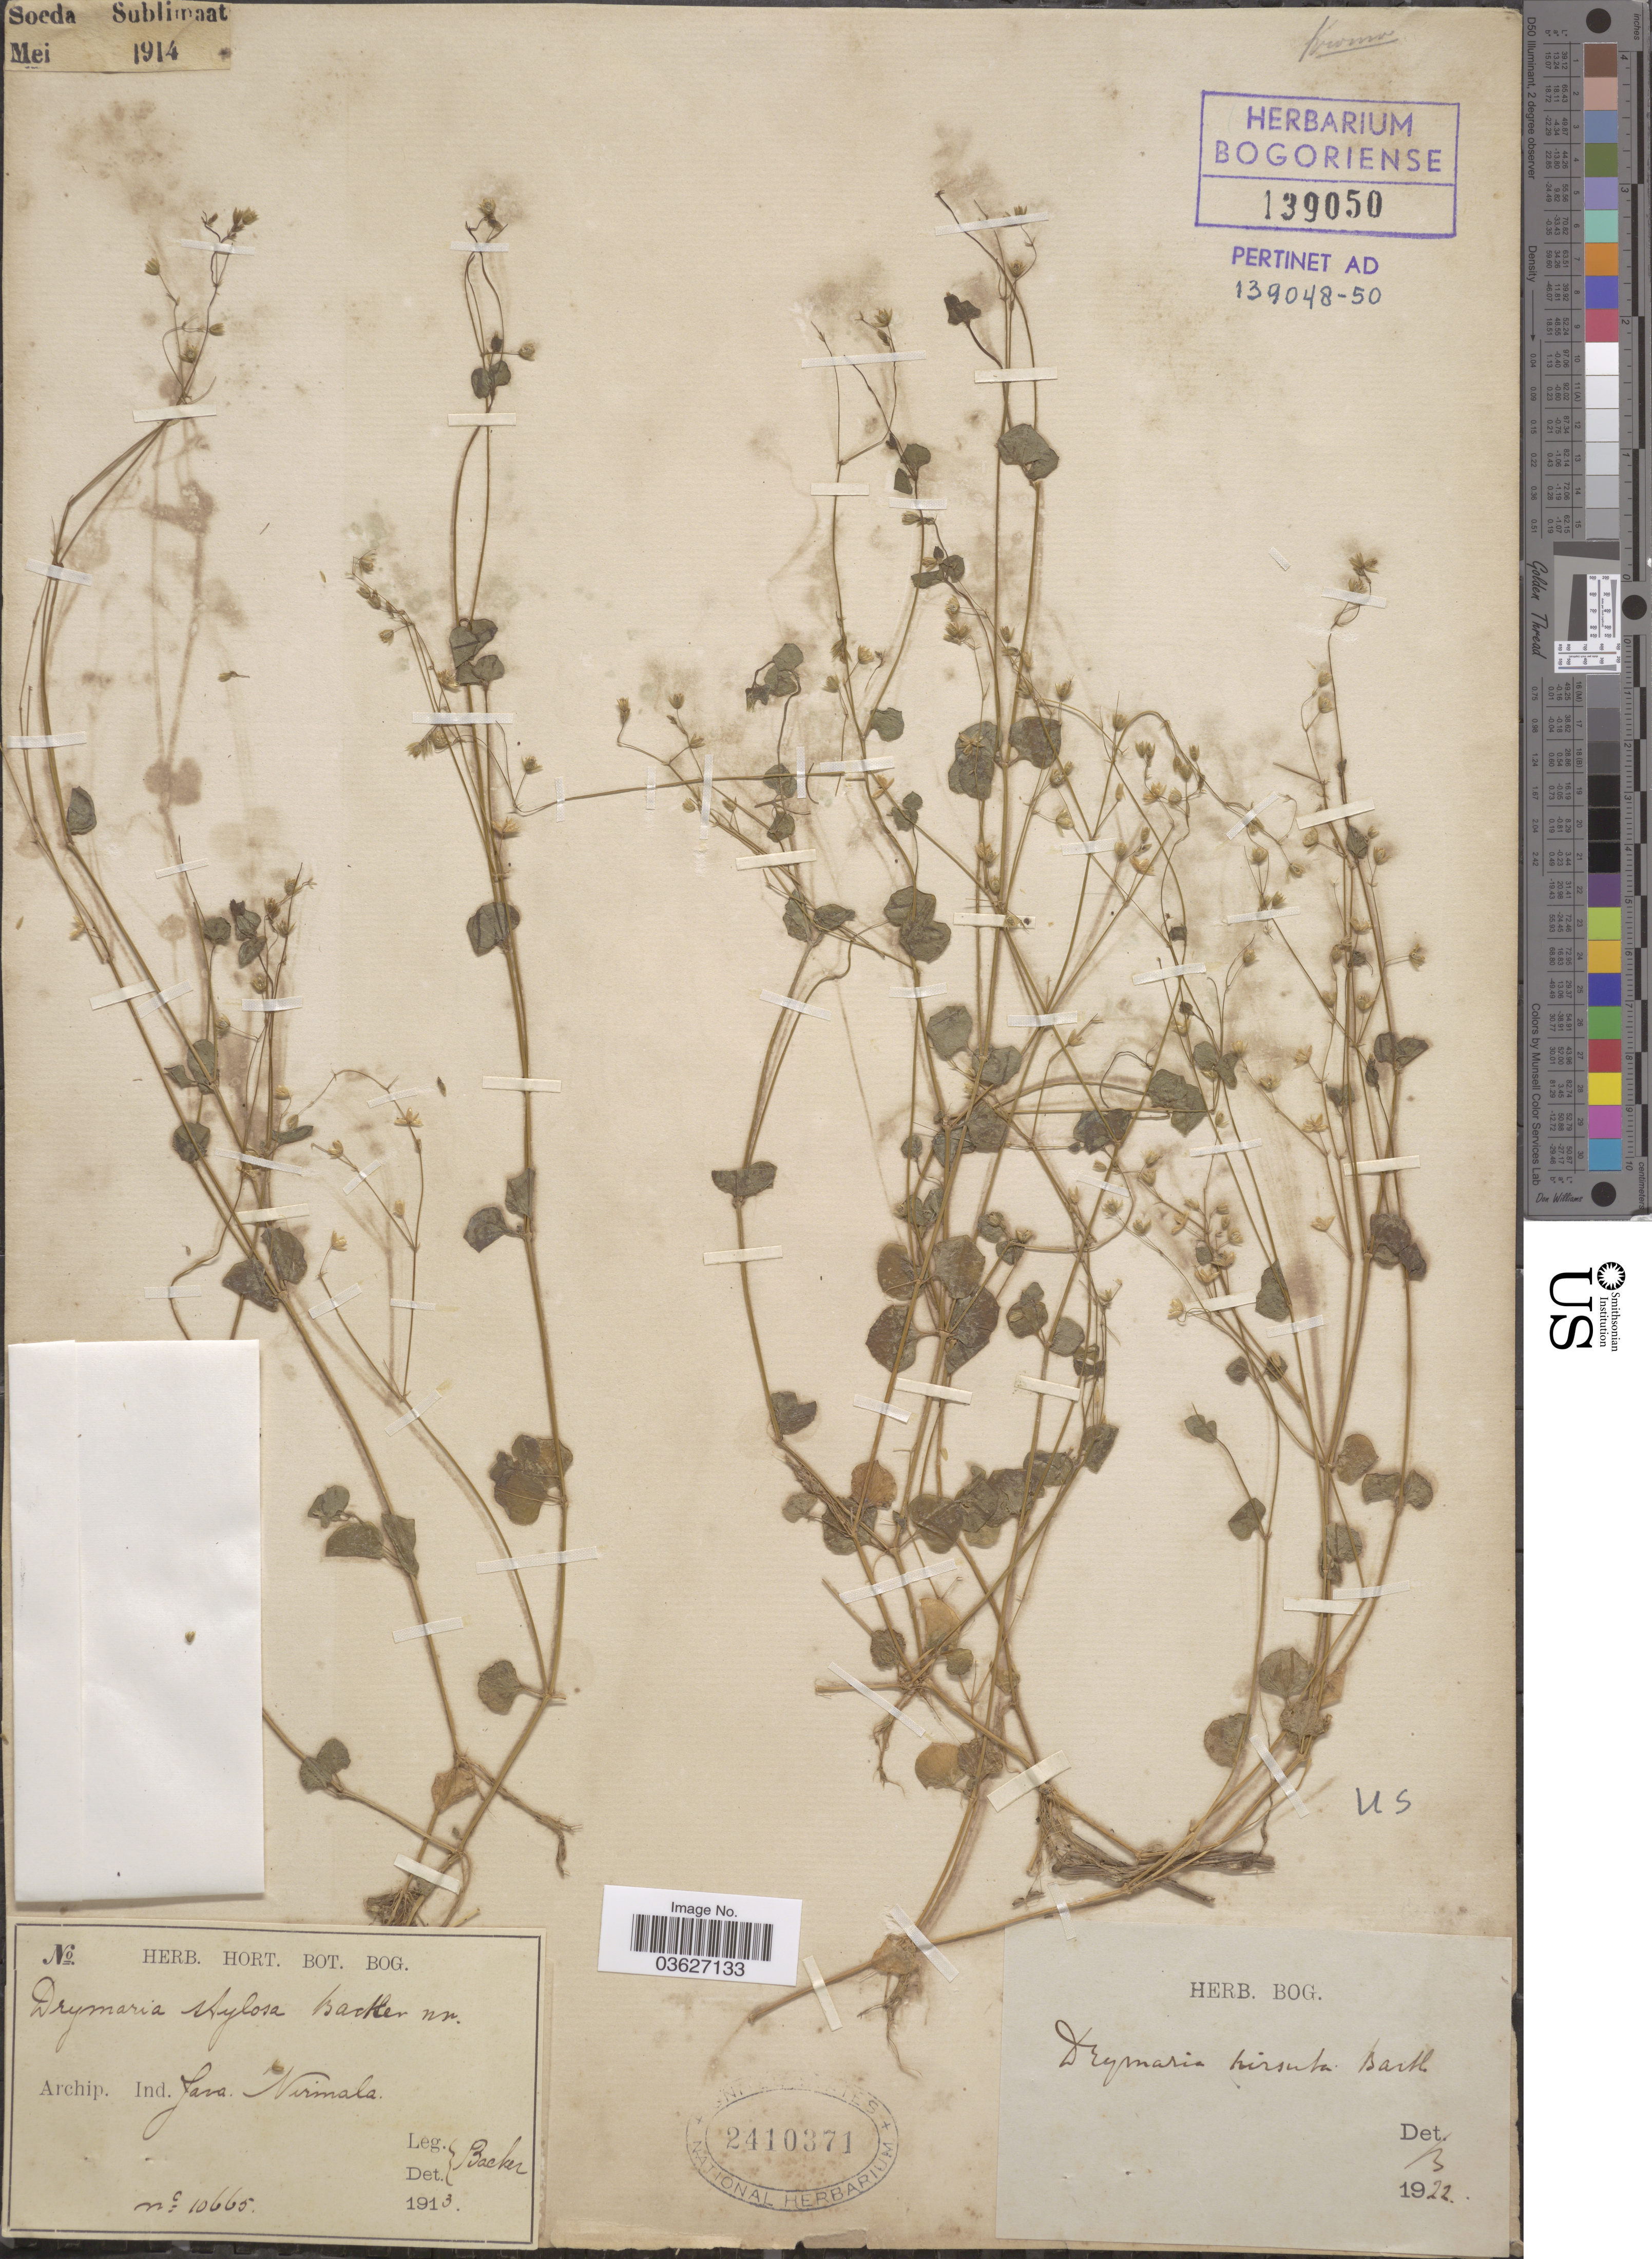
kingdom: Plantae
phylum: Tracheophyta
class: Magnoliopsida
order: Caryophyllales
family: Caryophyllaceae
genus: Drymaria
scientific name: Drymaria sp.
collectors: Backer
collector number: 10665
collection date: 1913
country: Indonesia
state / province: Java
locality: Archip. Ind. Java. Nirmala.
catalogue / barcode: US 2410371